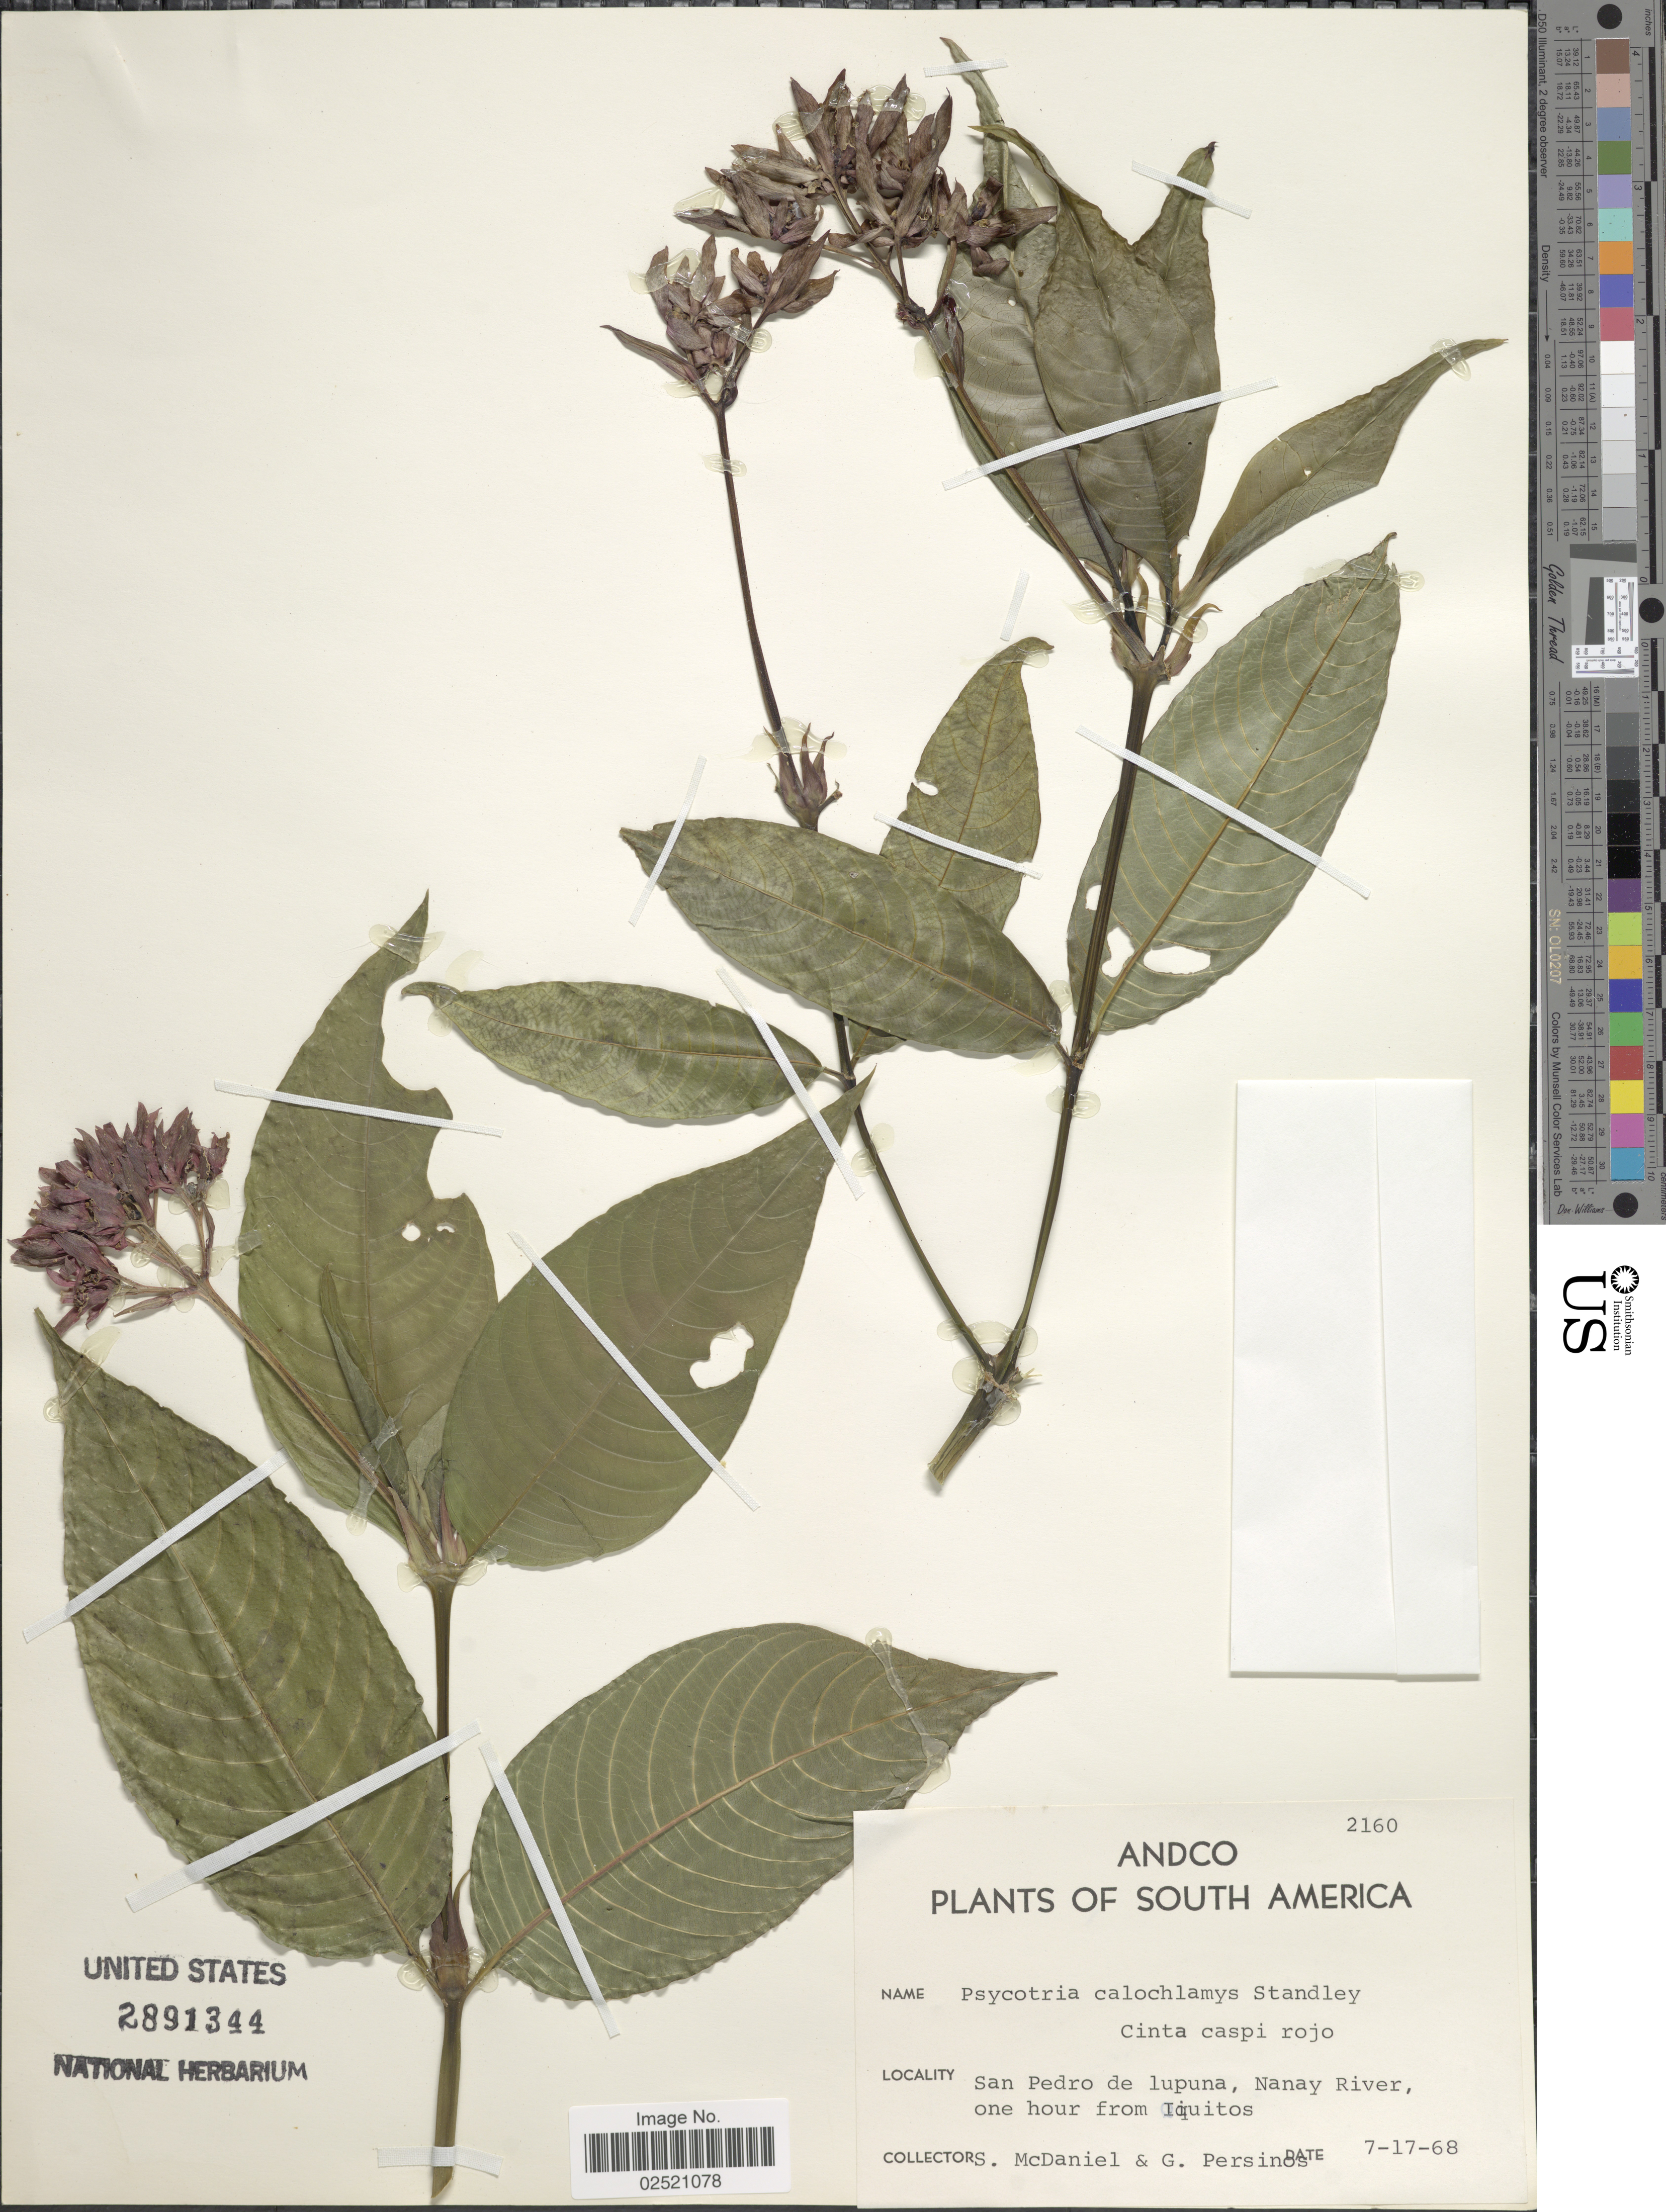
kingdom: Plantae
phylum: Tracheophyta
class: Magnoliopsida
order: Gentianales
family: Rubiaceae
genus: Psychotria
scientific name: Psychotria calochlamys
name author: Standl.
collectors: -- McDaniel & G. Persinos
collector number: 2160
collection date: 1968-07-17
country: Peru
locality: San Pedro de lupuna, Nanay River, one hour from Iquitos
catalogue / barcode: US 2891344